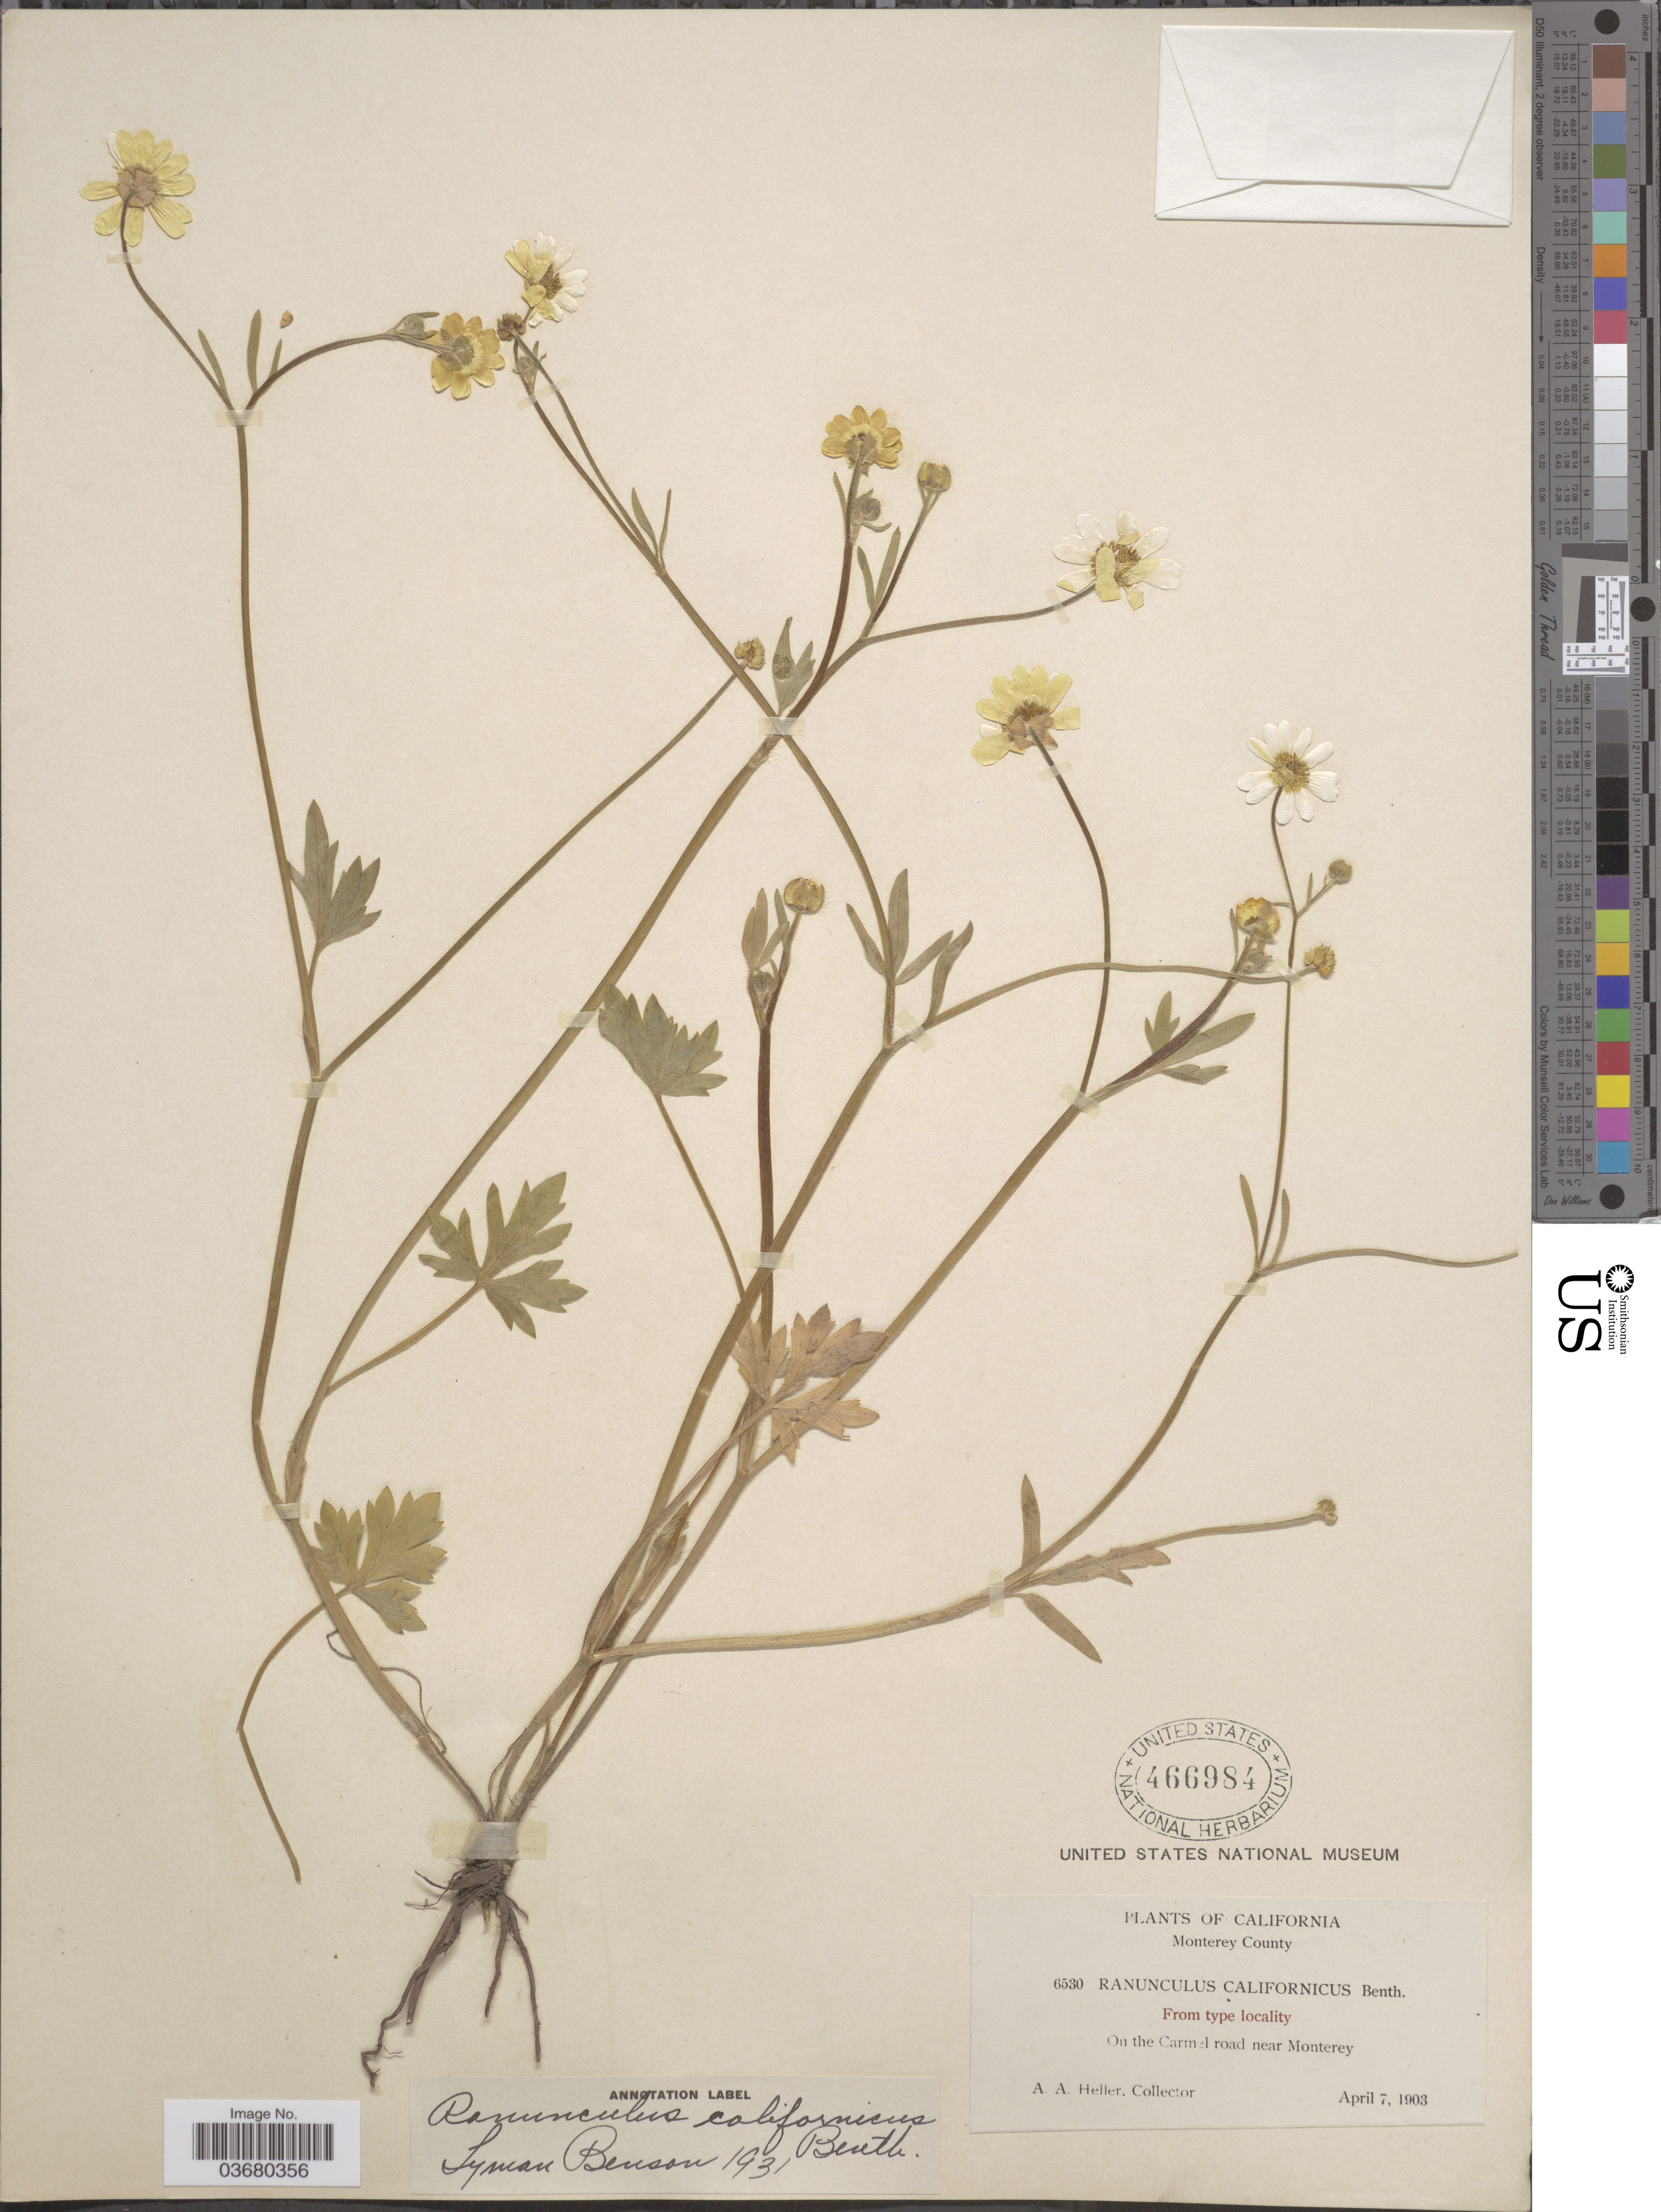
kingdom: Plantae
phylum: Tracheophyta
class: Magnoliopsida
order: Ranunculales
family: Ranunculaceae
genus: Ranunculus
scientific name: Ranunculus californicus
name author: Benth.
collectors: A. A. Heller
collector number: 6530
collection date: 1903-04-07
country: United States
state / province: California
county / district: Monterey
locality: Monterey County. On the Carmel road near Monterey.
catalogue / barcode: US 466984